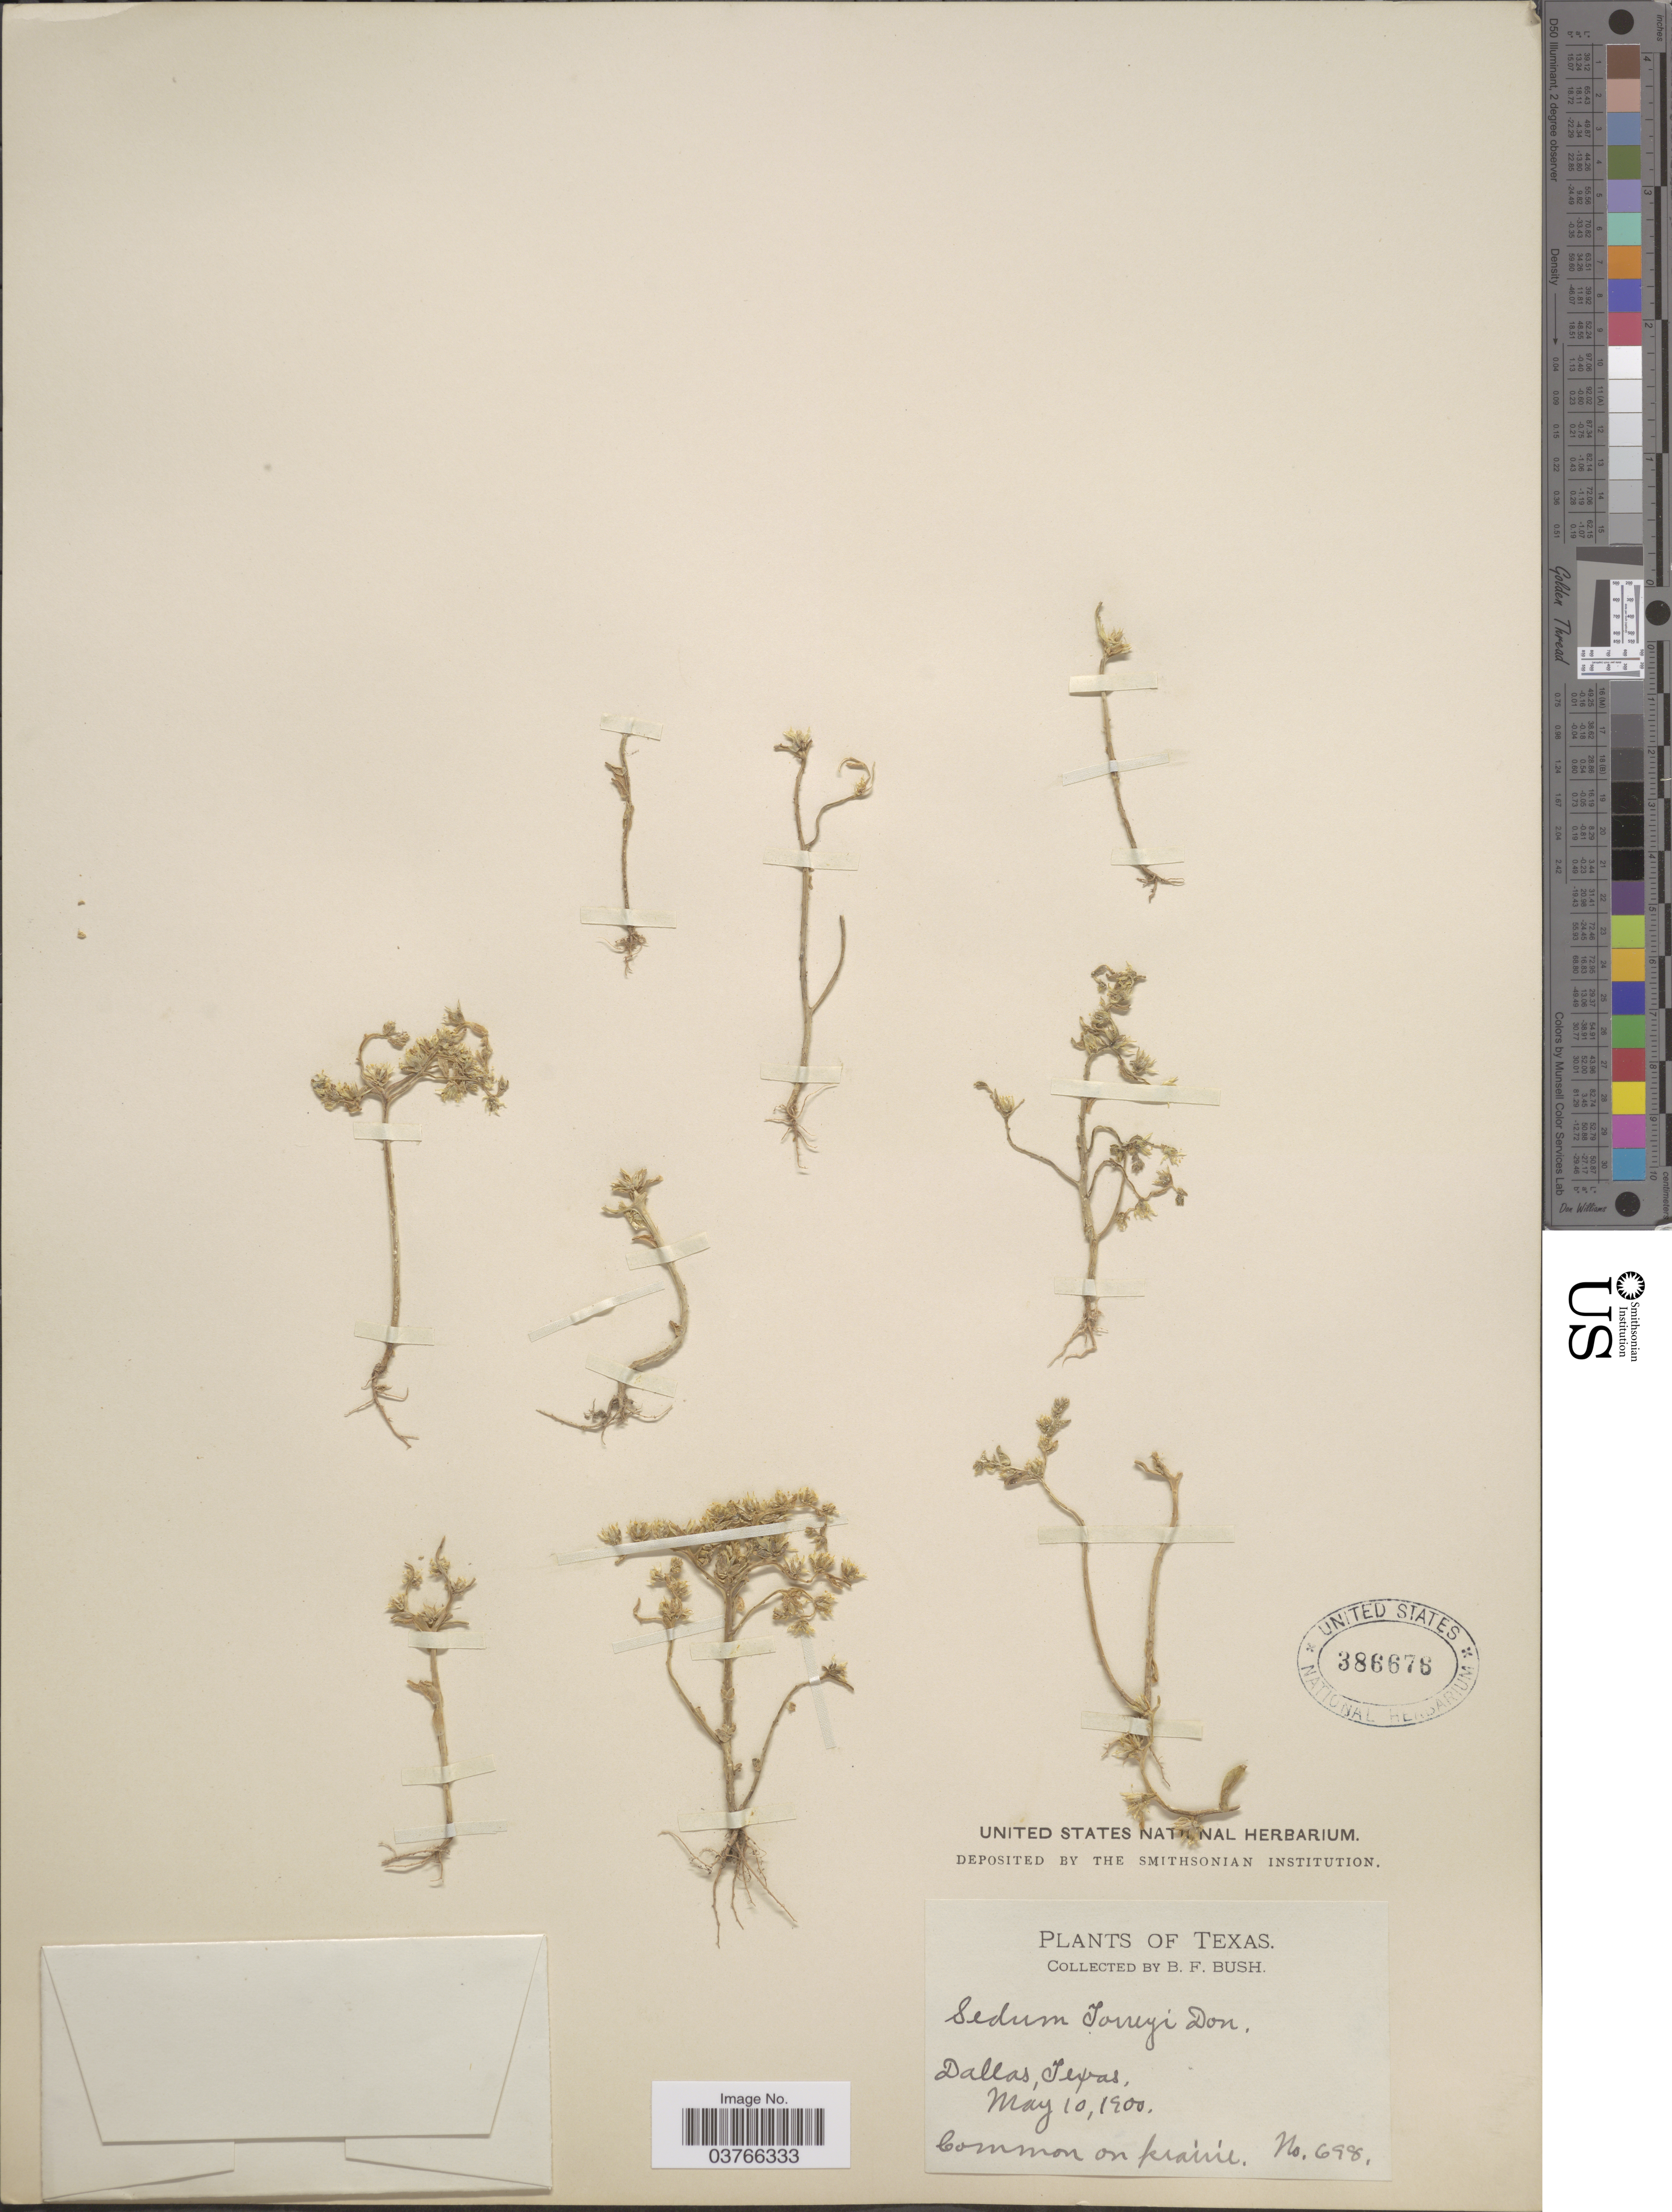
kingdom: Plantae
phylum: Tracheophyta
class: Magnoliopsida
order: Saxifragales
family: Crassulaceae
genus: Sedum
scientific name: Sedum nuttallianum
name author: Raf.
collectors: B. F. Bush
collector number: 698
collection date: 1900-05-10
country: United States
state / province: Texas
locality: Dallas.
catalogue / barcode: US 386676